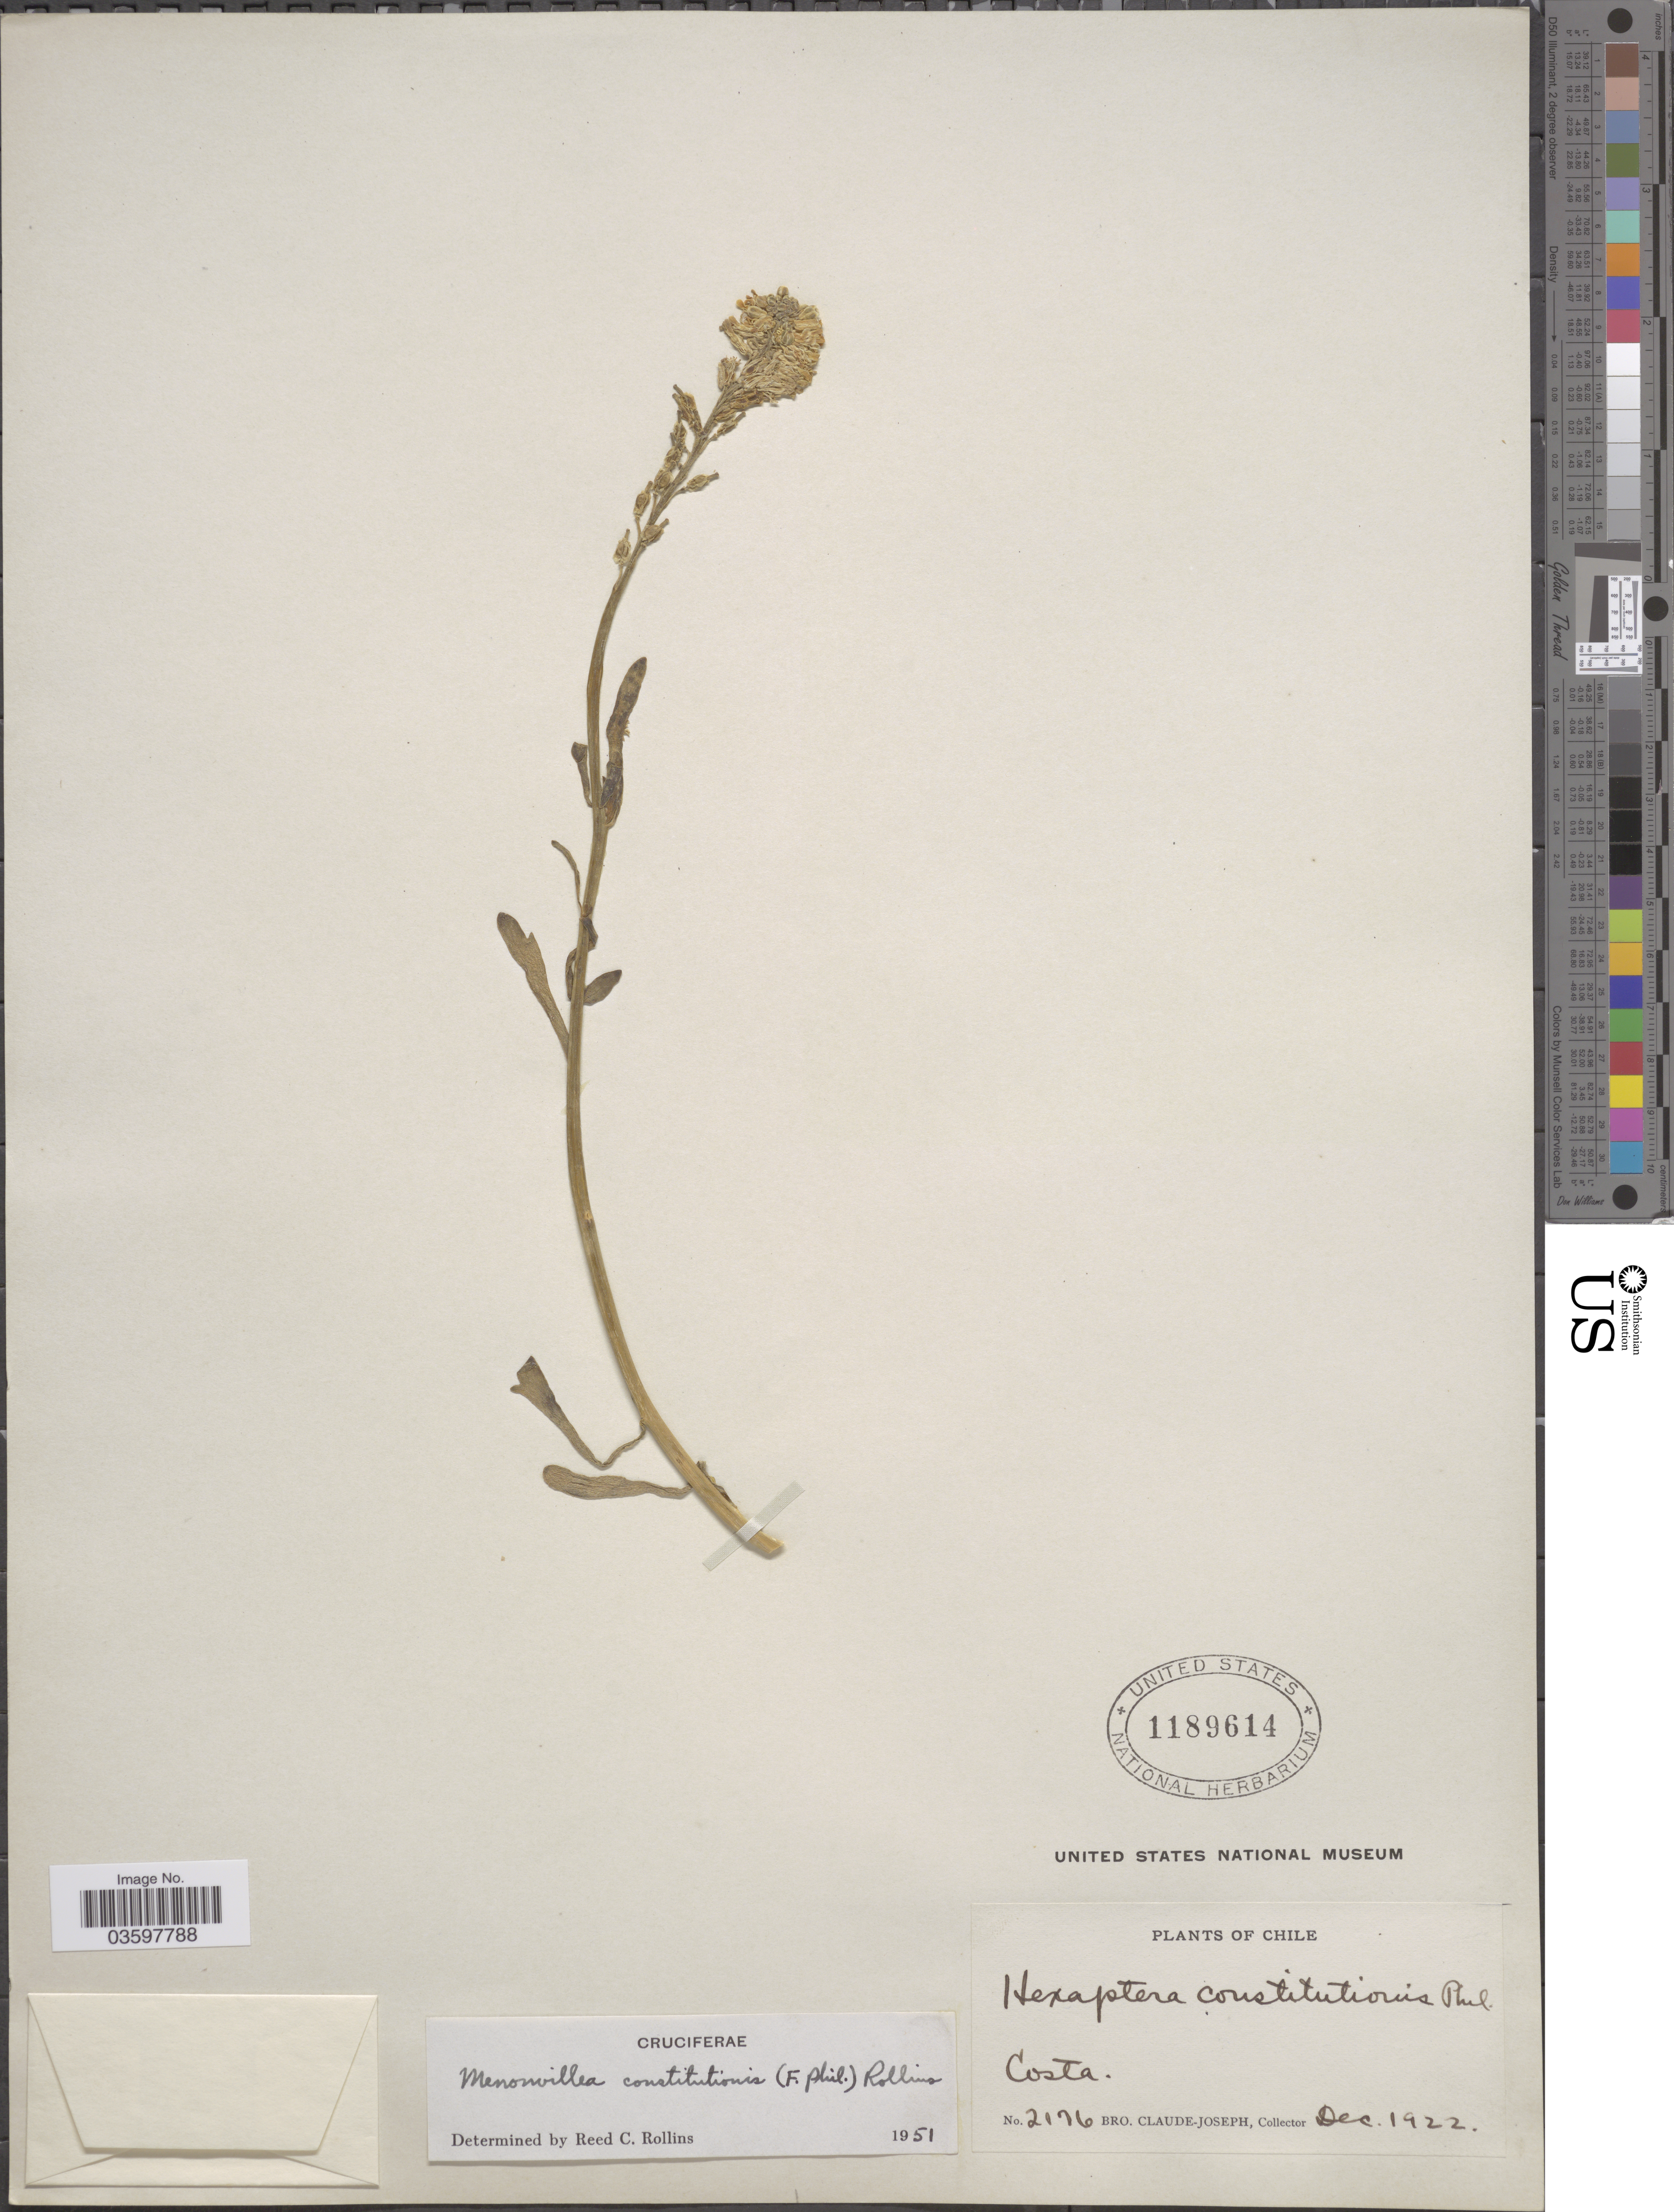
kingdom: Plantae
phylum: Tracheophyta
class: Magnoliopsida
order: Brassicales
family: Brassicaceae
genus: Menonvillea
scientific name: Menonvillea constitutionis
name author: (Phil.) Rollins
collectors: Bro. Claude-Joseph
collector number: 2176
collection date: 1922-12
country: Chile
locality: Costa.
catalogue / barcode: US 1189614